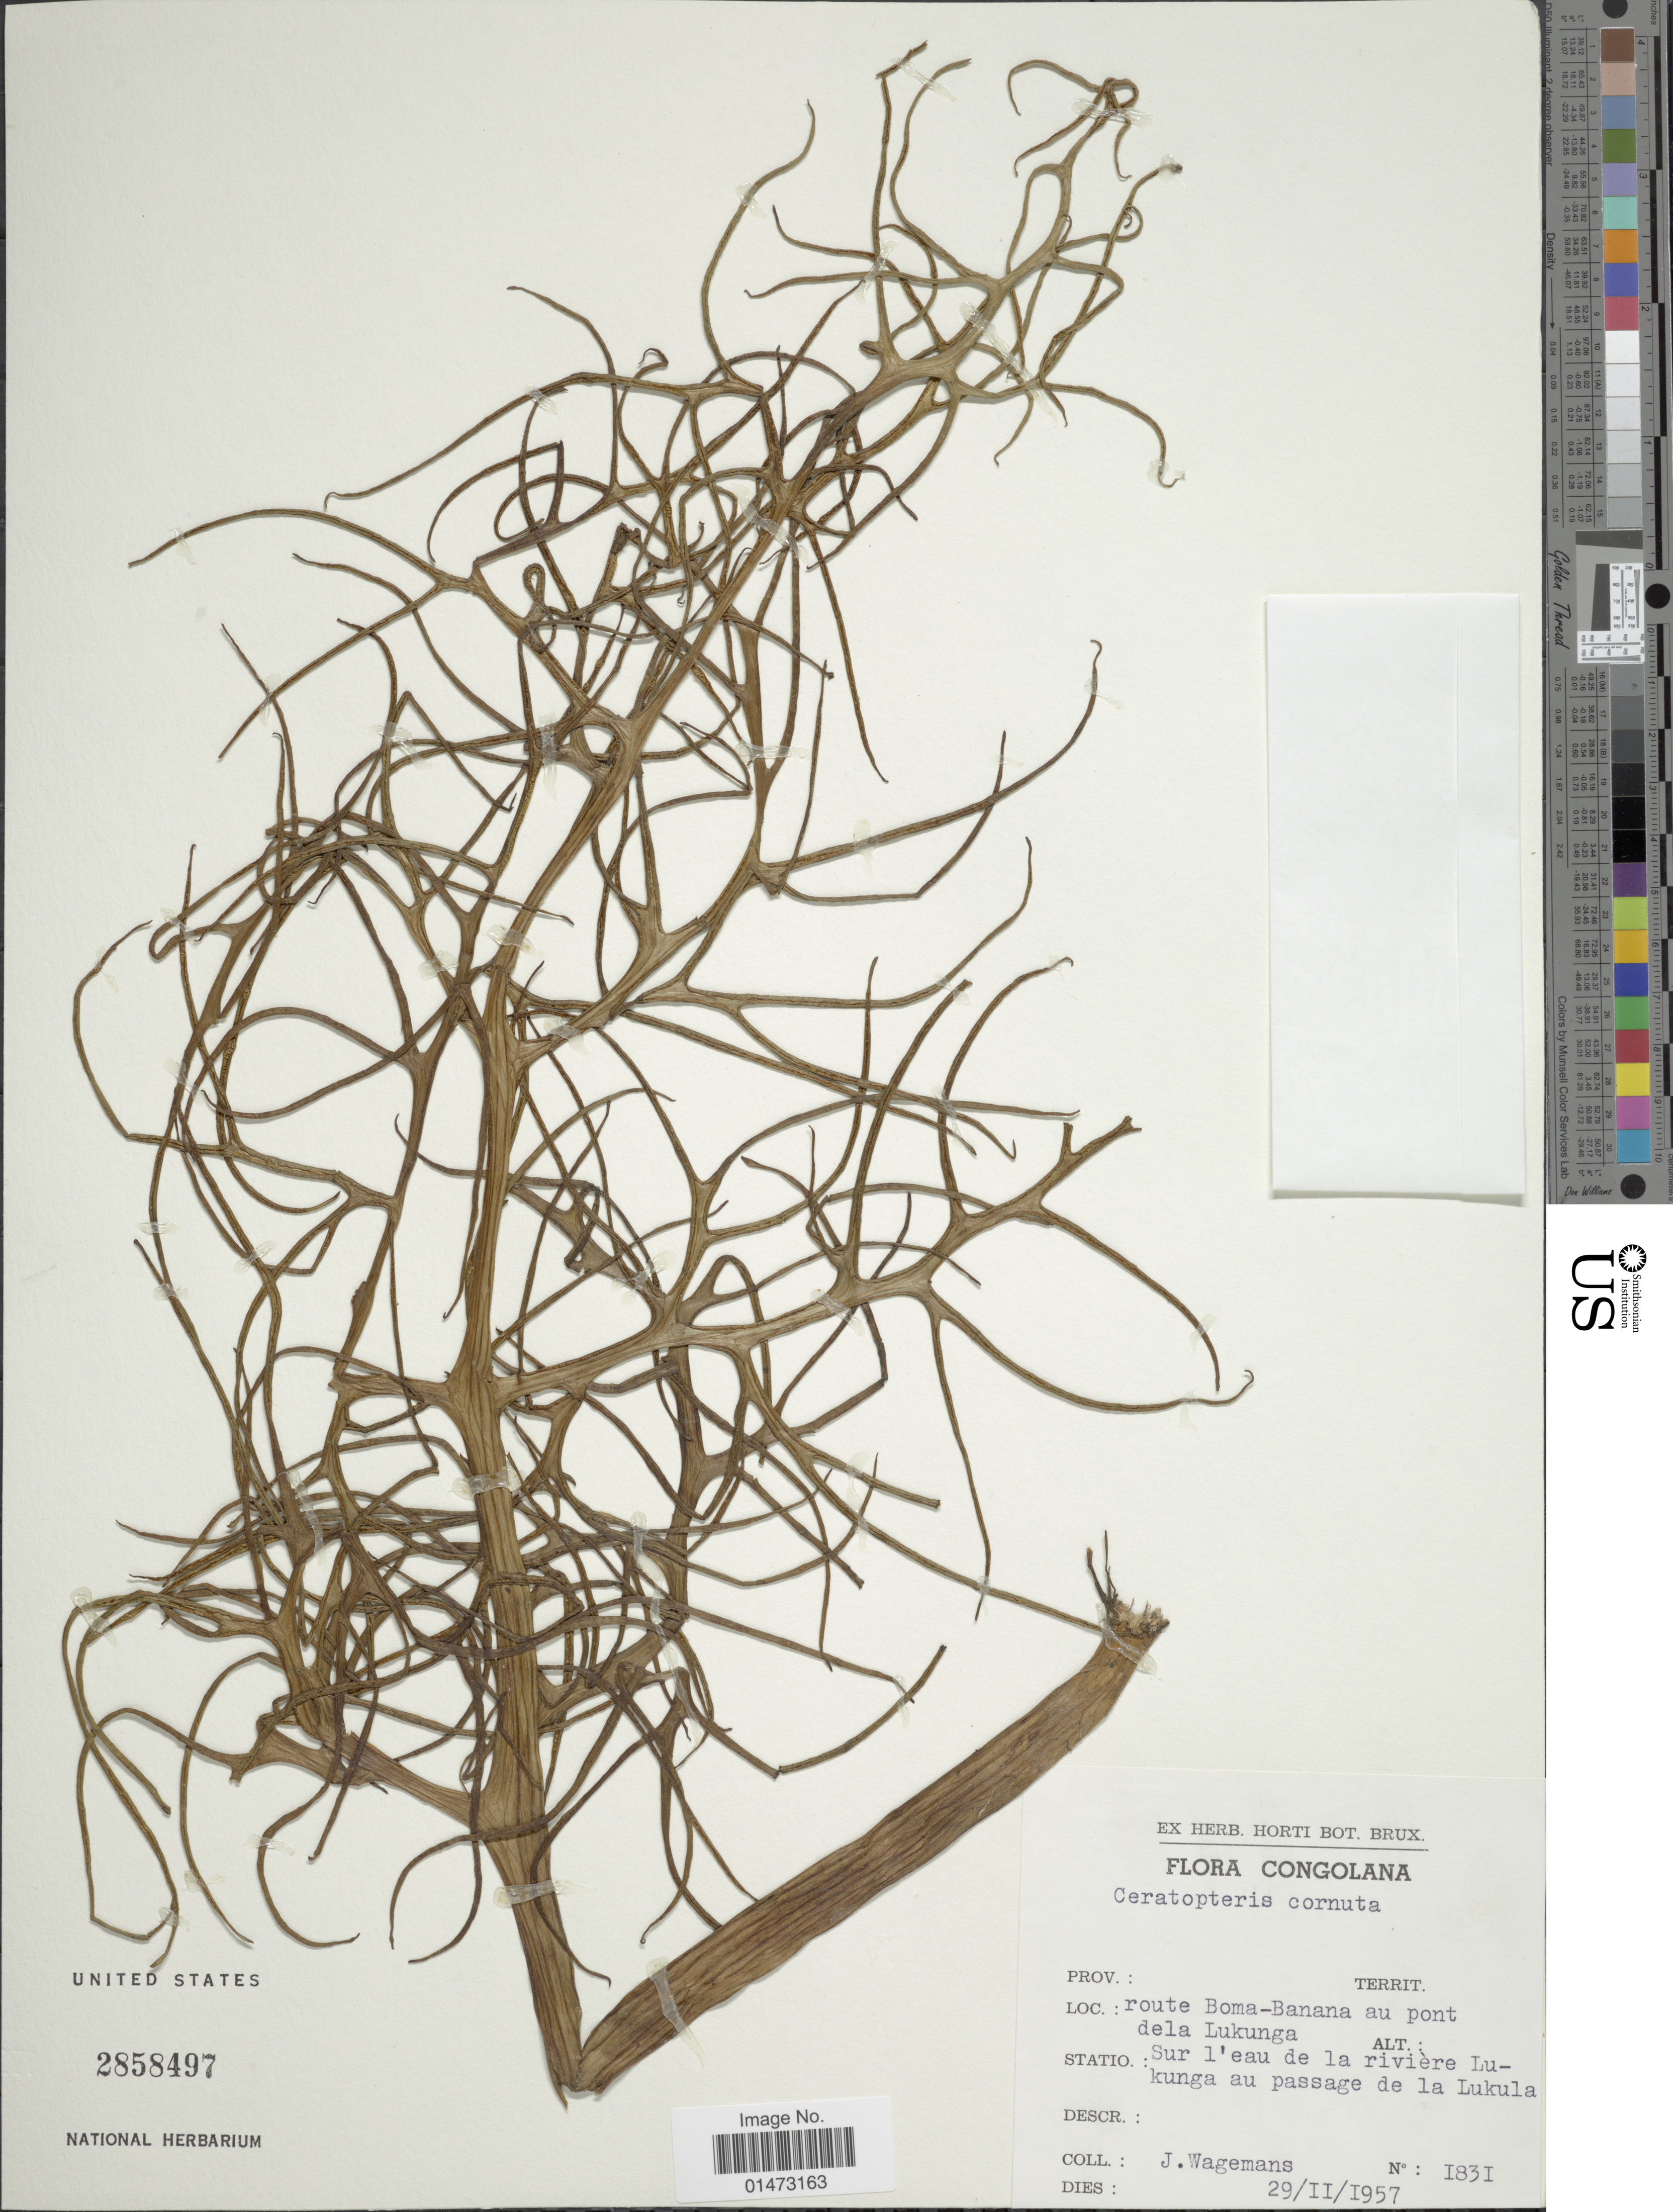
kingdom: Plantae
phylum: Tracheophyta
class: Polypodiopsida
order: Polypodiales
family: Pteridaceae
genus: Ceratopteris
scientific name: Ceratopteris cornuta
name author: (P. Beauv.) Le Prieur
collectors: J. Wagemans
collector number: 1831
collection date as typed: Transcribed d/m/y: 29/2/1957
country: Congo, Democratic Republic of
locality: Route Boma-Banana au pont dela Lukunga. Sur l'eau de la rivière Lukunga au passage de la Lukula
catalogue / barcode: US 2858497